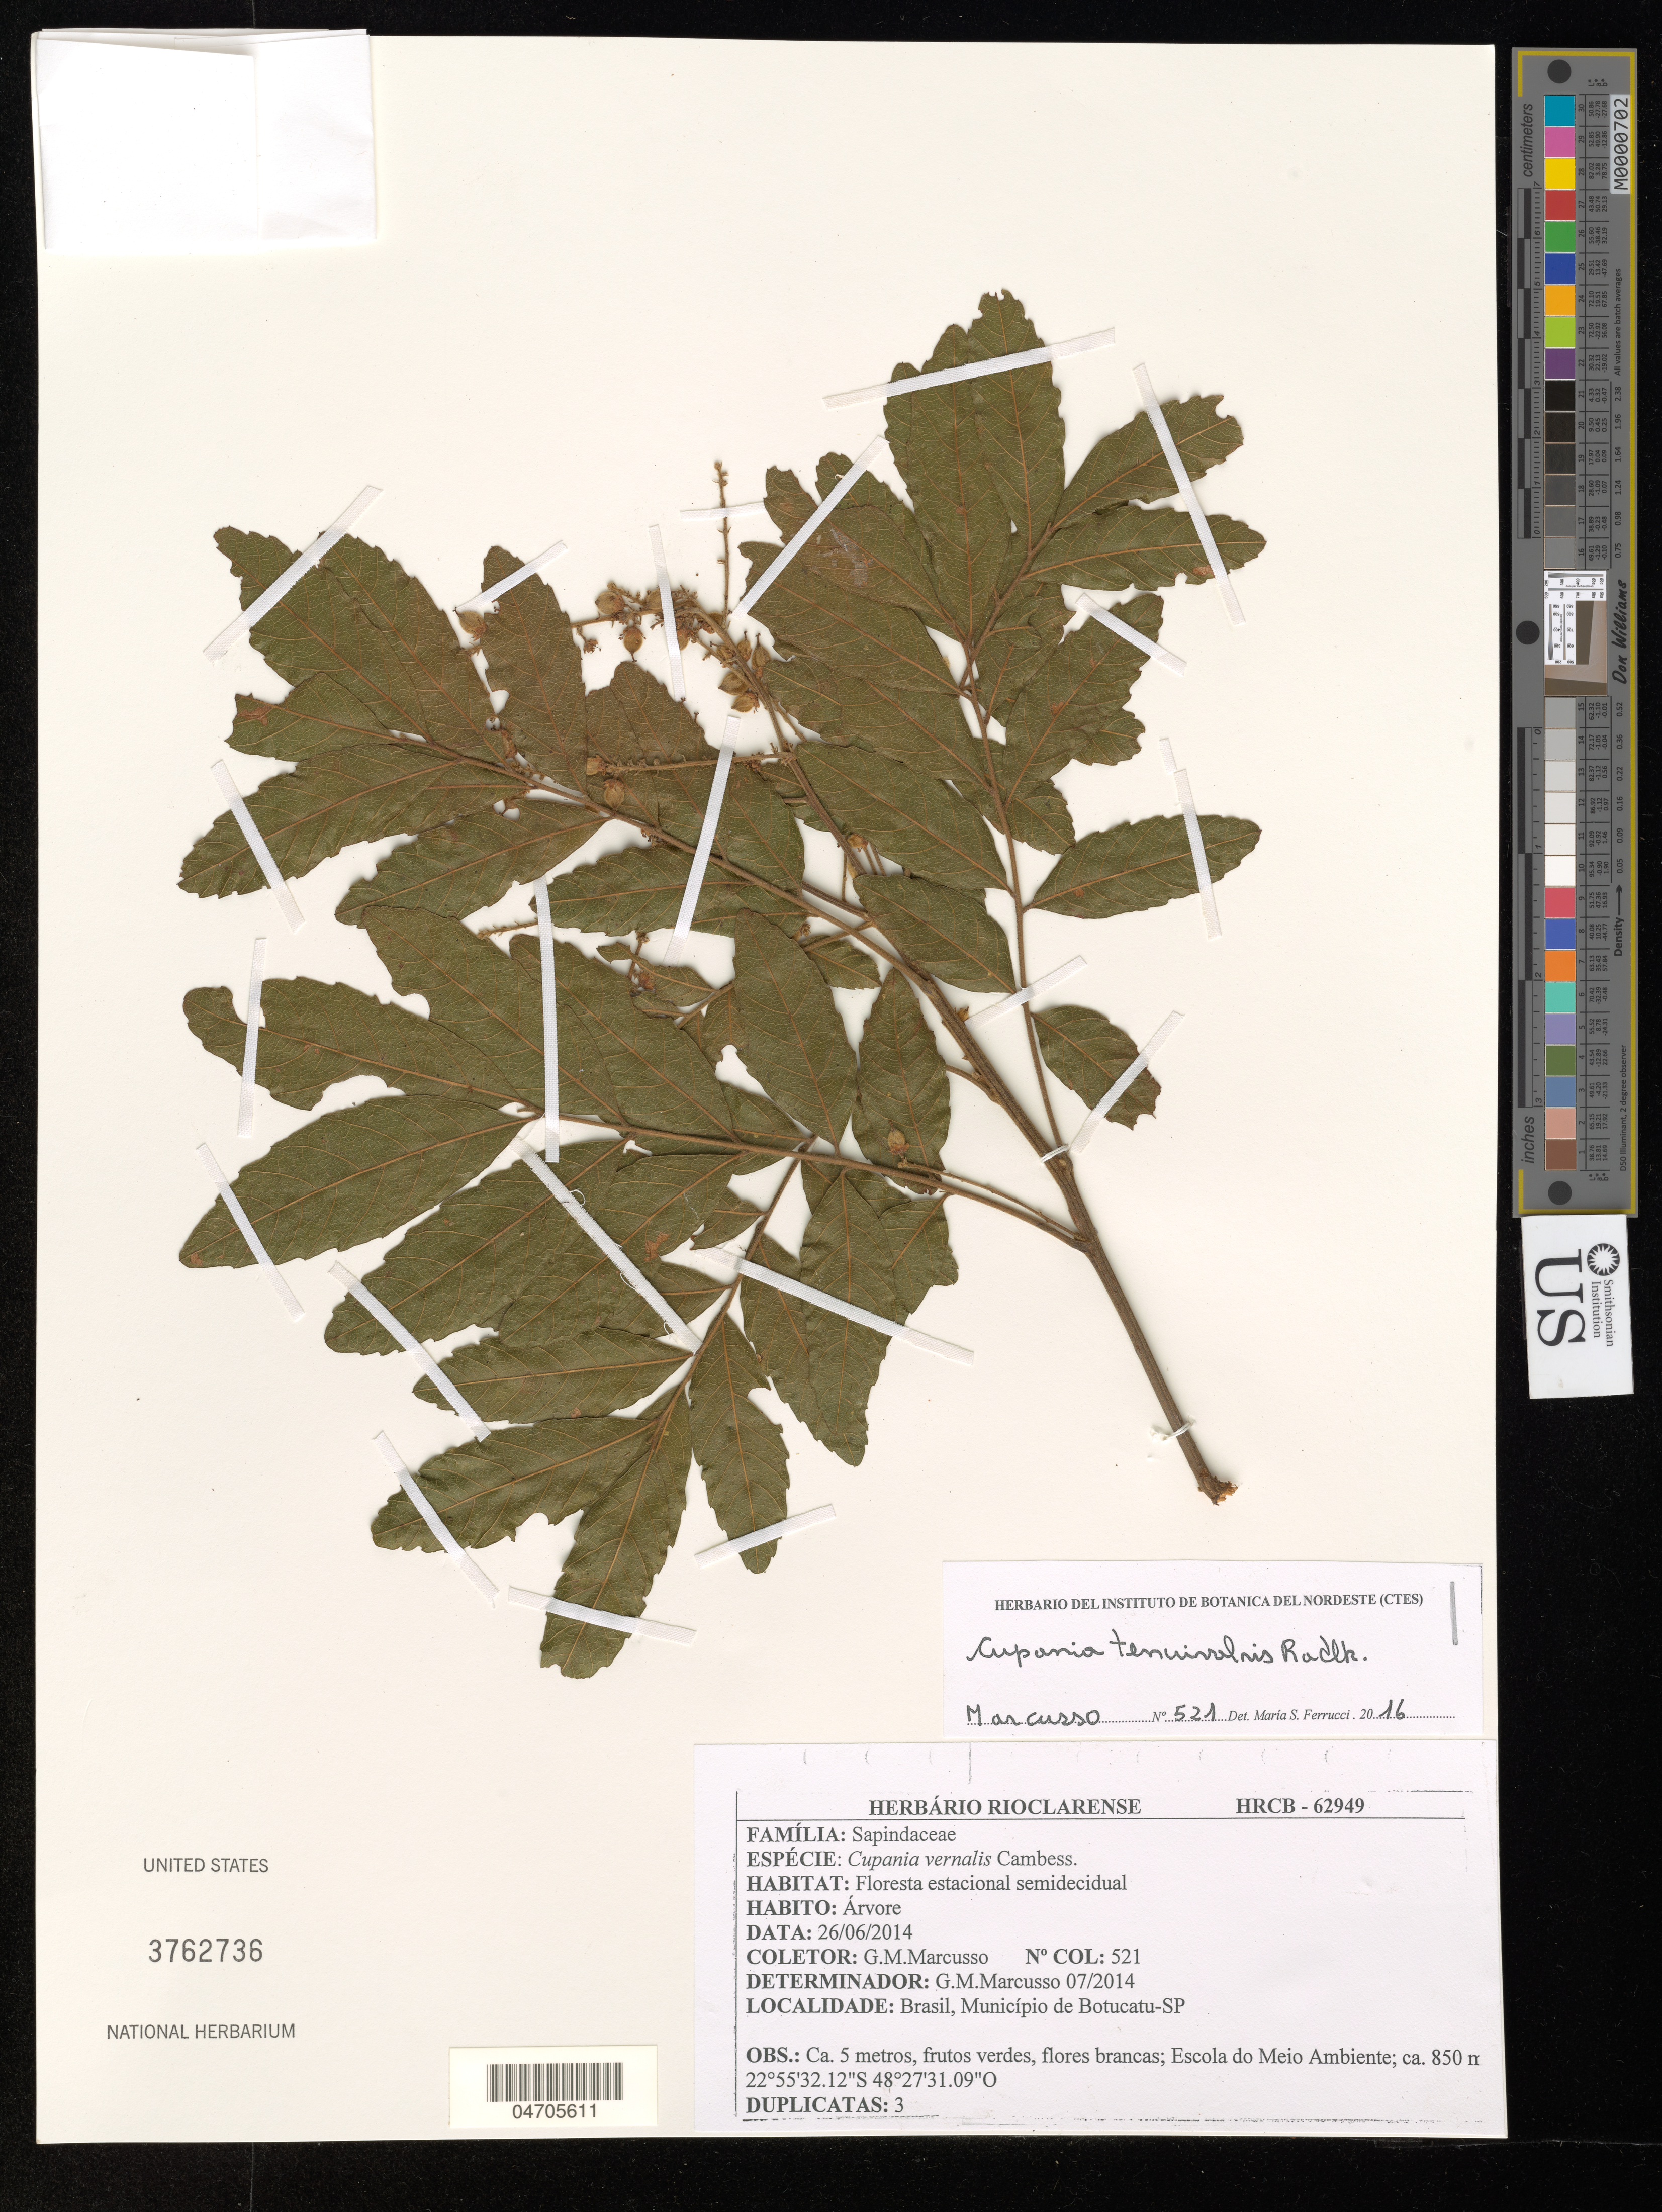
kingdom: Plantae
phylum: Tracheophyta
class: Magnoliopsida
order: Sapindales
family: Sapindaceae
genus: Cupania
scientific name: Cupania tenuivalvis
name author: Radlk.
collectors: G. Marcusso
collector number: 521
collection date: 2014-06-26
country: Brazil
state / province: São Paulo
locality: Brasil, Município de Botucatu -SP. Escola do Meio Ambiente.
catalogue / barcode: US 3762736